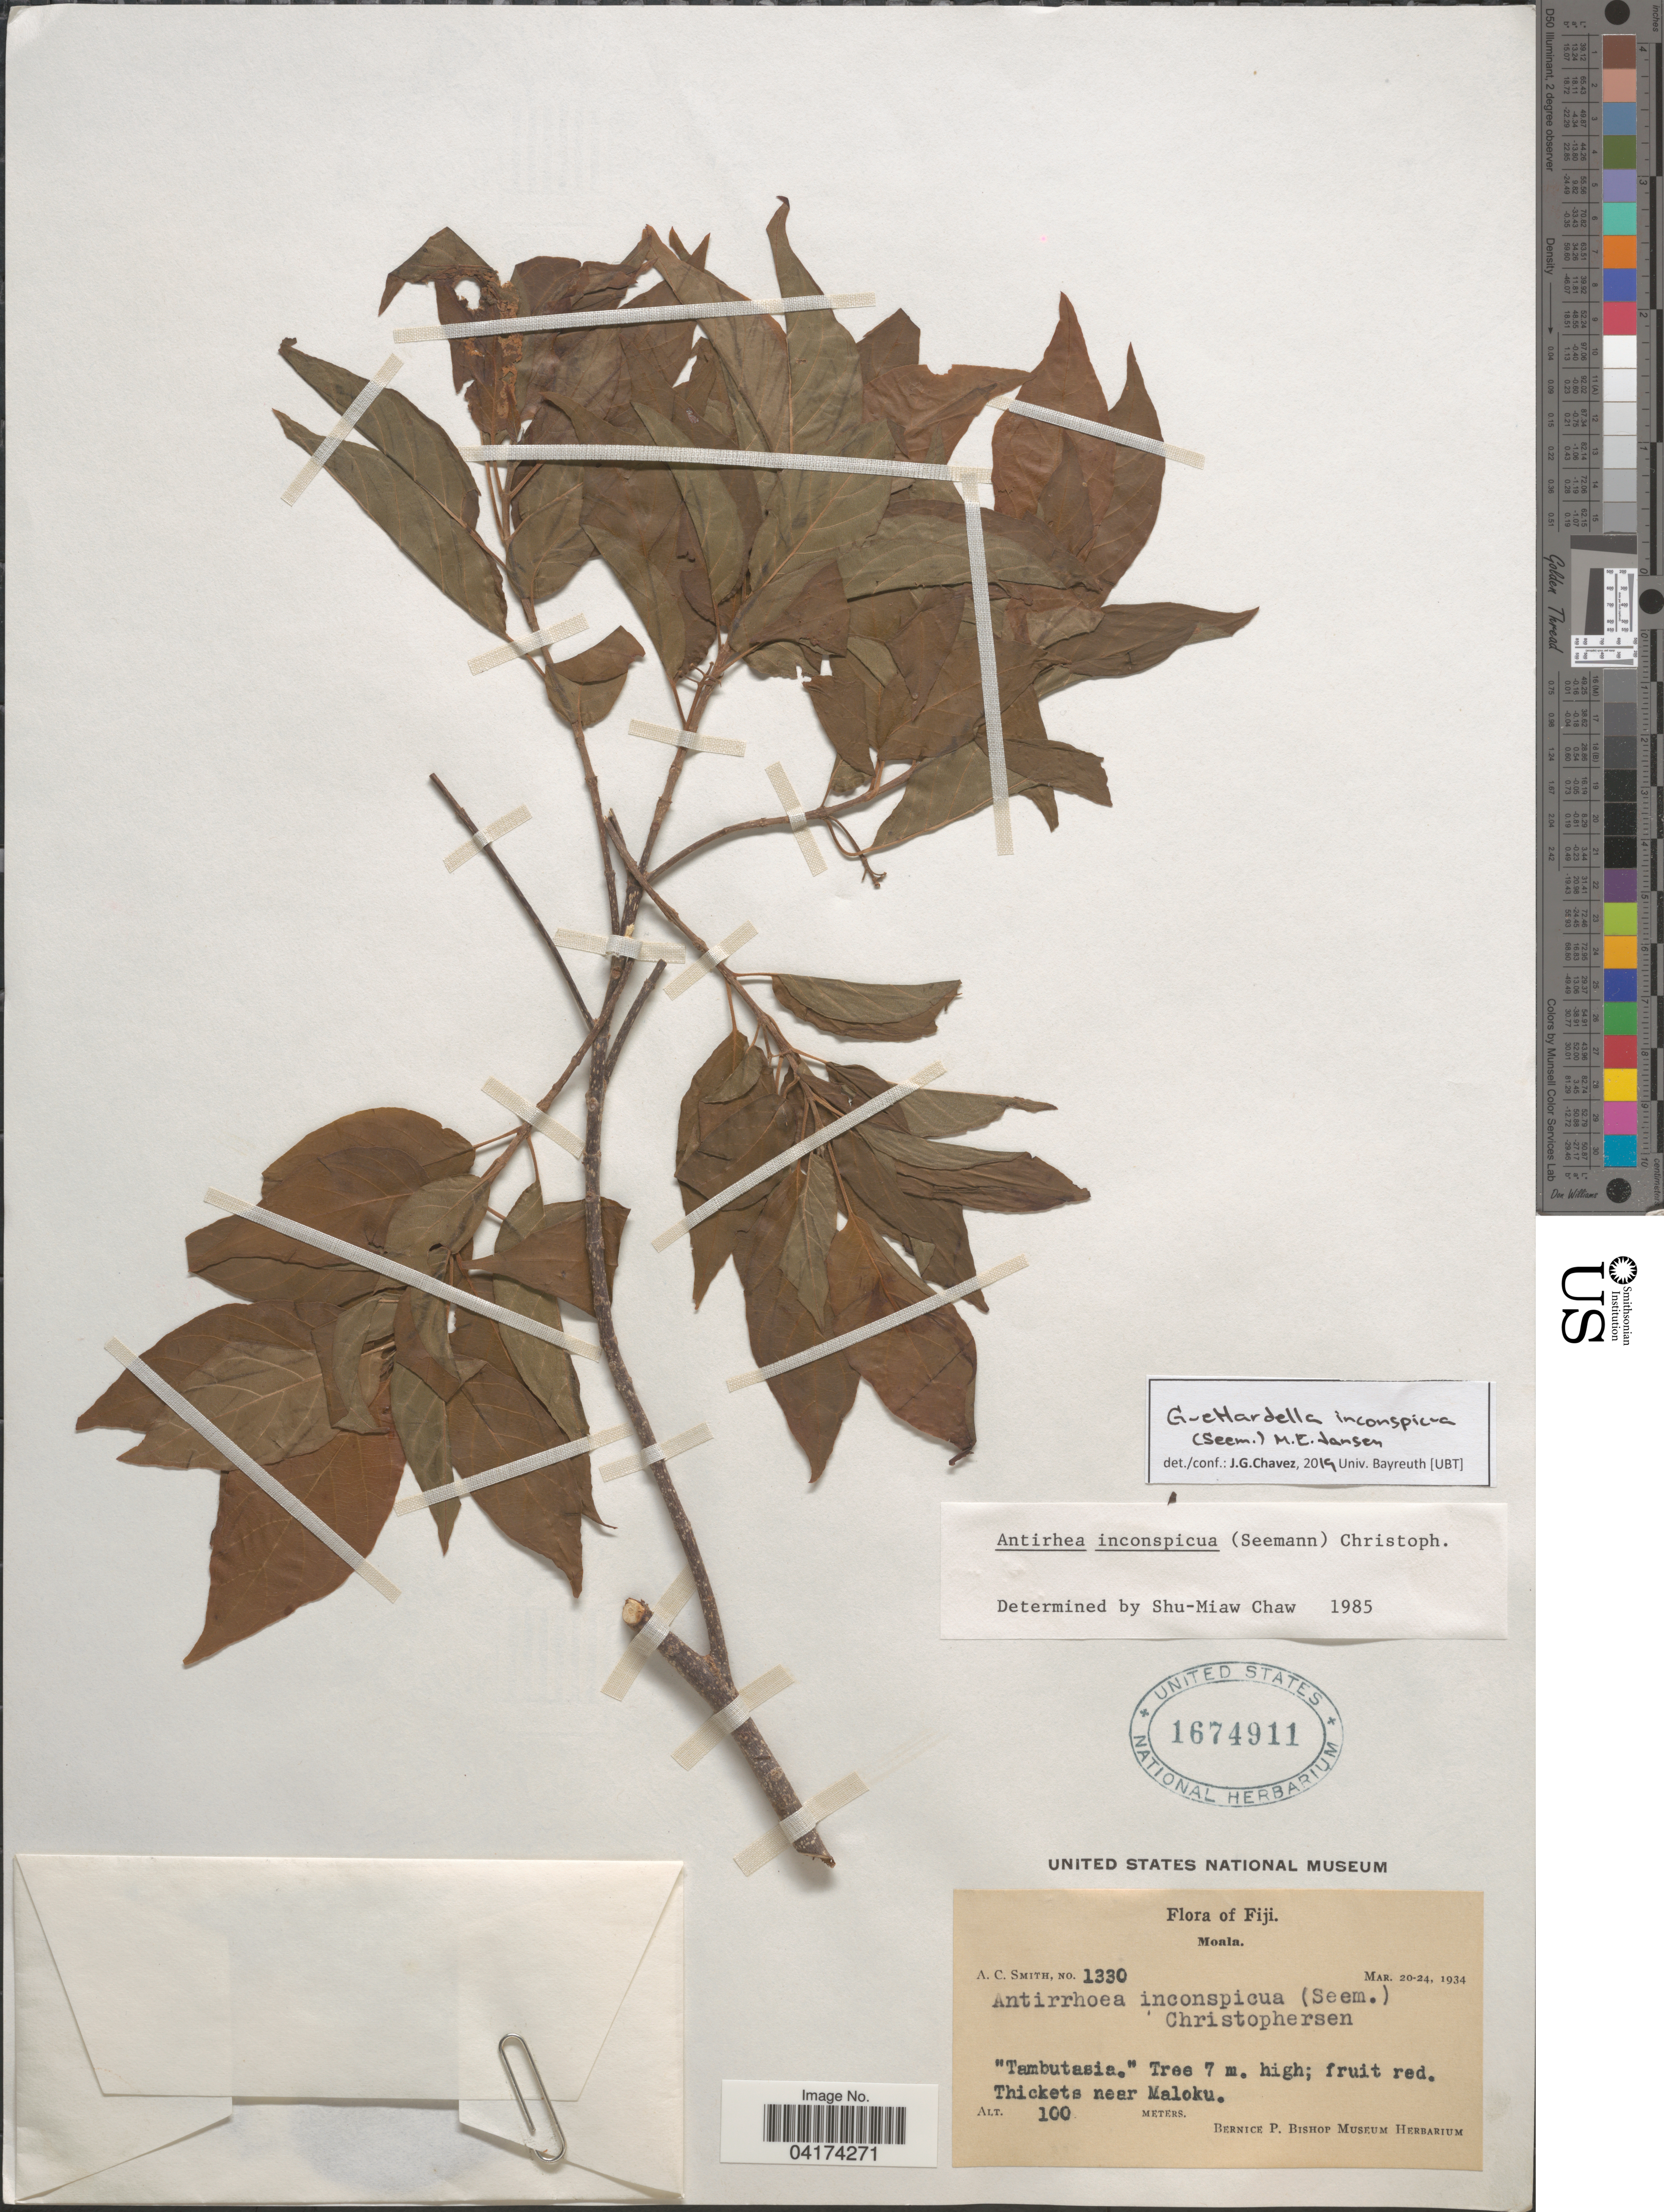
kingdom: Plantae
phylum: Tracheophyta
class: Magnoliopsida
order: Gentianales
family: Rubiaceae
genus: Guettardella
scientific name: Guettardella inconspicua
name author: (Seem.) M. E. Jansen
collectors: A. C. Smith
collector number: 1330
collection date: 1934-03-20/1934-03-24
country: Fiji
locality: Moala. Thickets near Maloku.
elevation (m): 100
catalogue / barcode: US 1674911